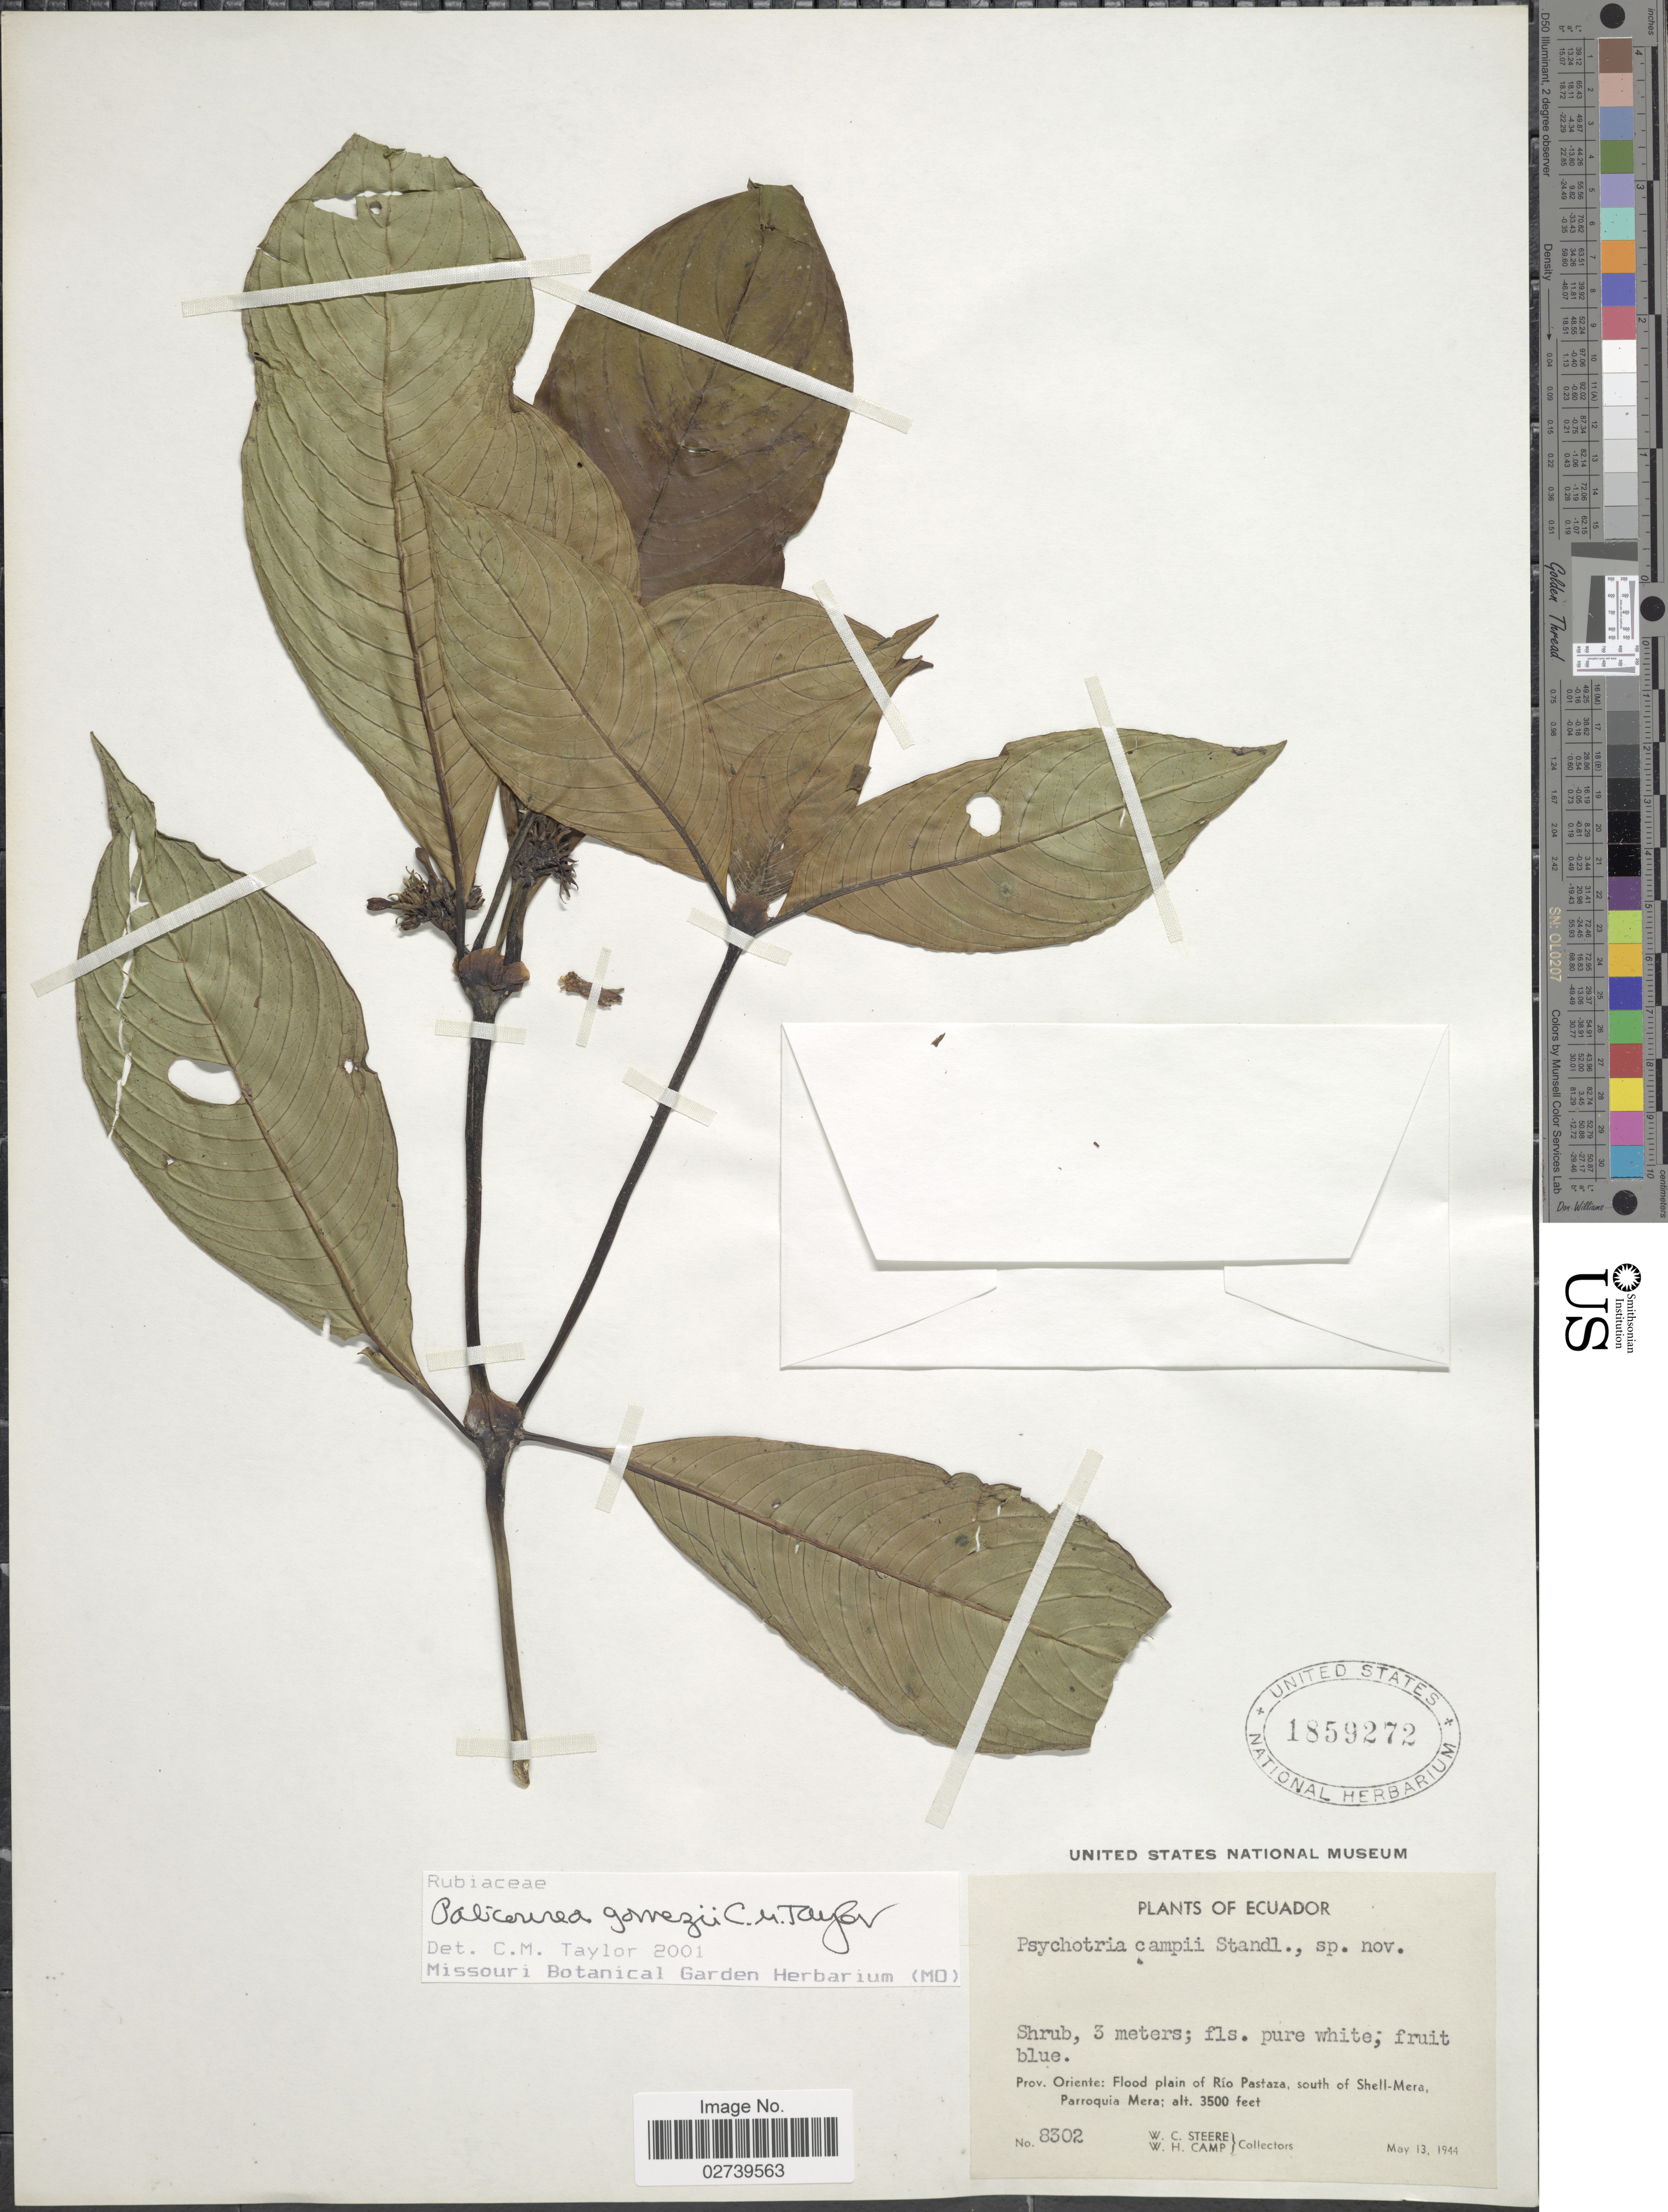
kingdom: Plantae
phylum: Tracheophyta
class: Magnoliopsida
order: Gentianales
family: Rubiaceae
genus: Palicourea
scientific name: Palicourea gomezii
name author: C.M. Taylor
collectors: W. C. Steere & W. H. Camp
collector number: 8302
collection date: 1944-05-13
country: Ecuador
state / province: Pastaza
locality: Prov. Oriente: Flood plain of Rio Pastaza, south of Shell-Mera, Parroquia Mera.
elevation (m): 1067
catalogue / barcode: US 1859272